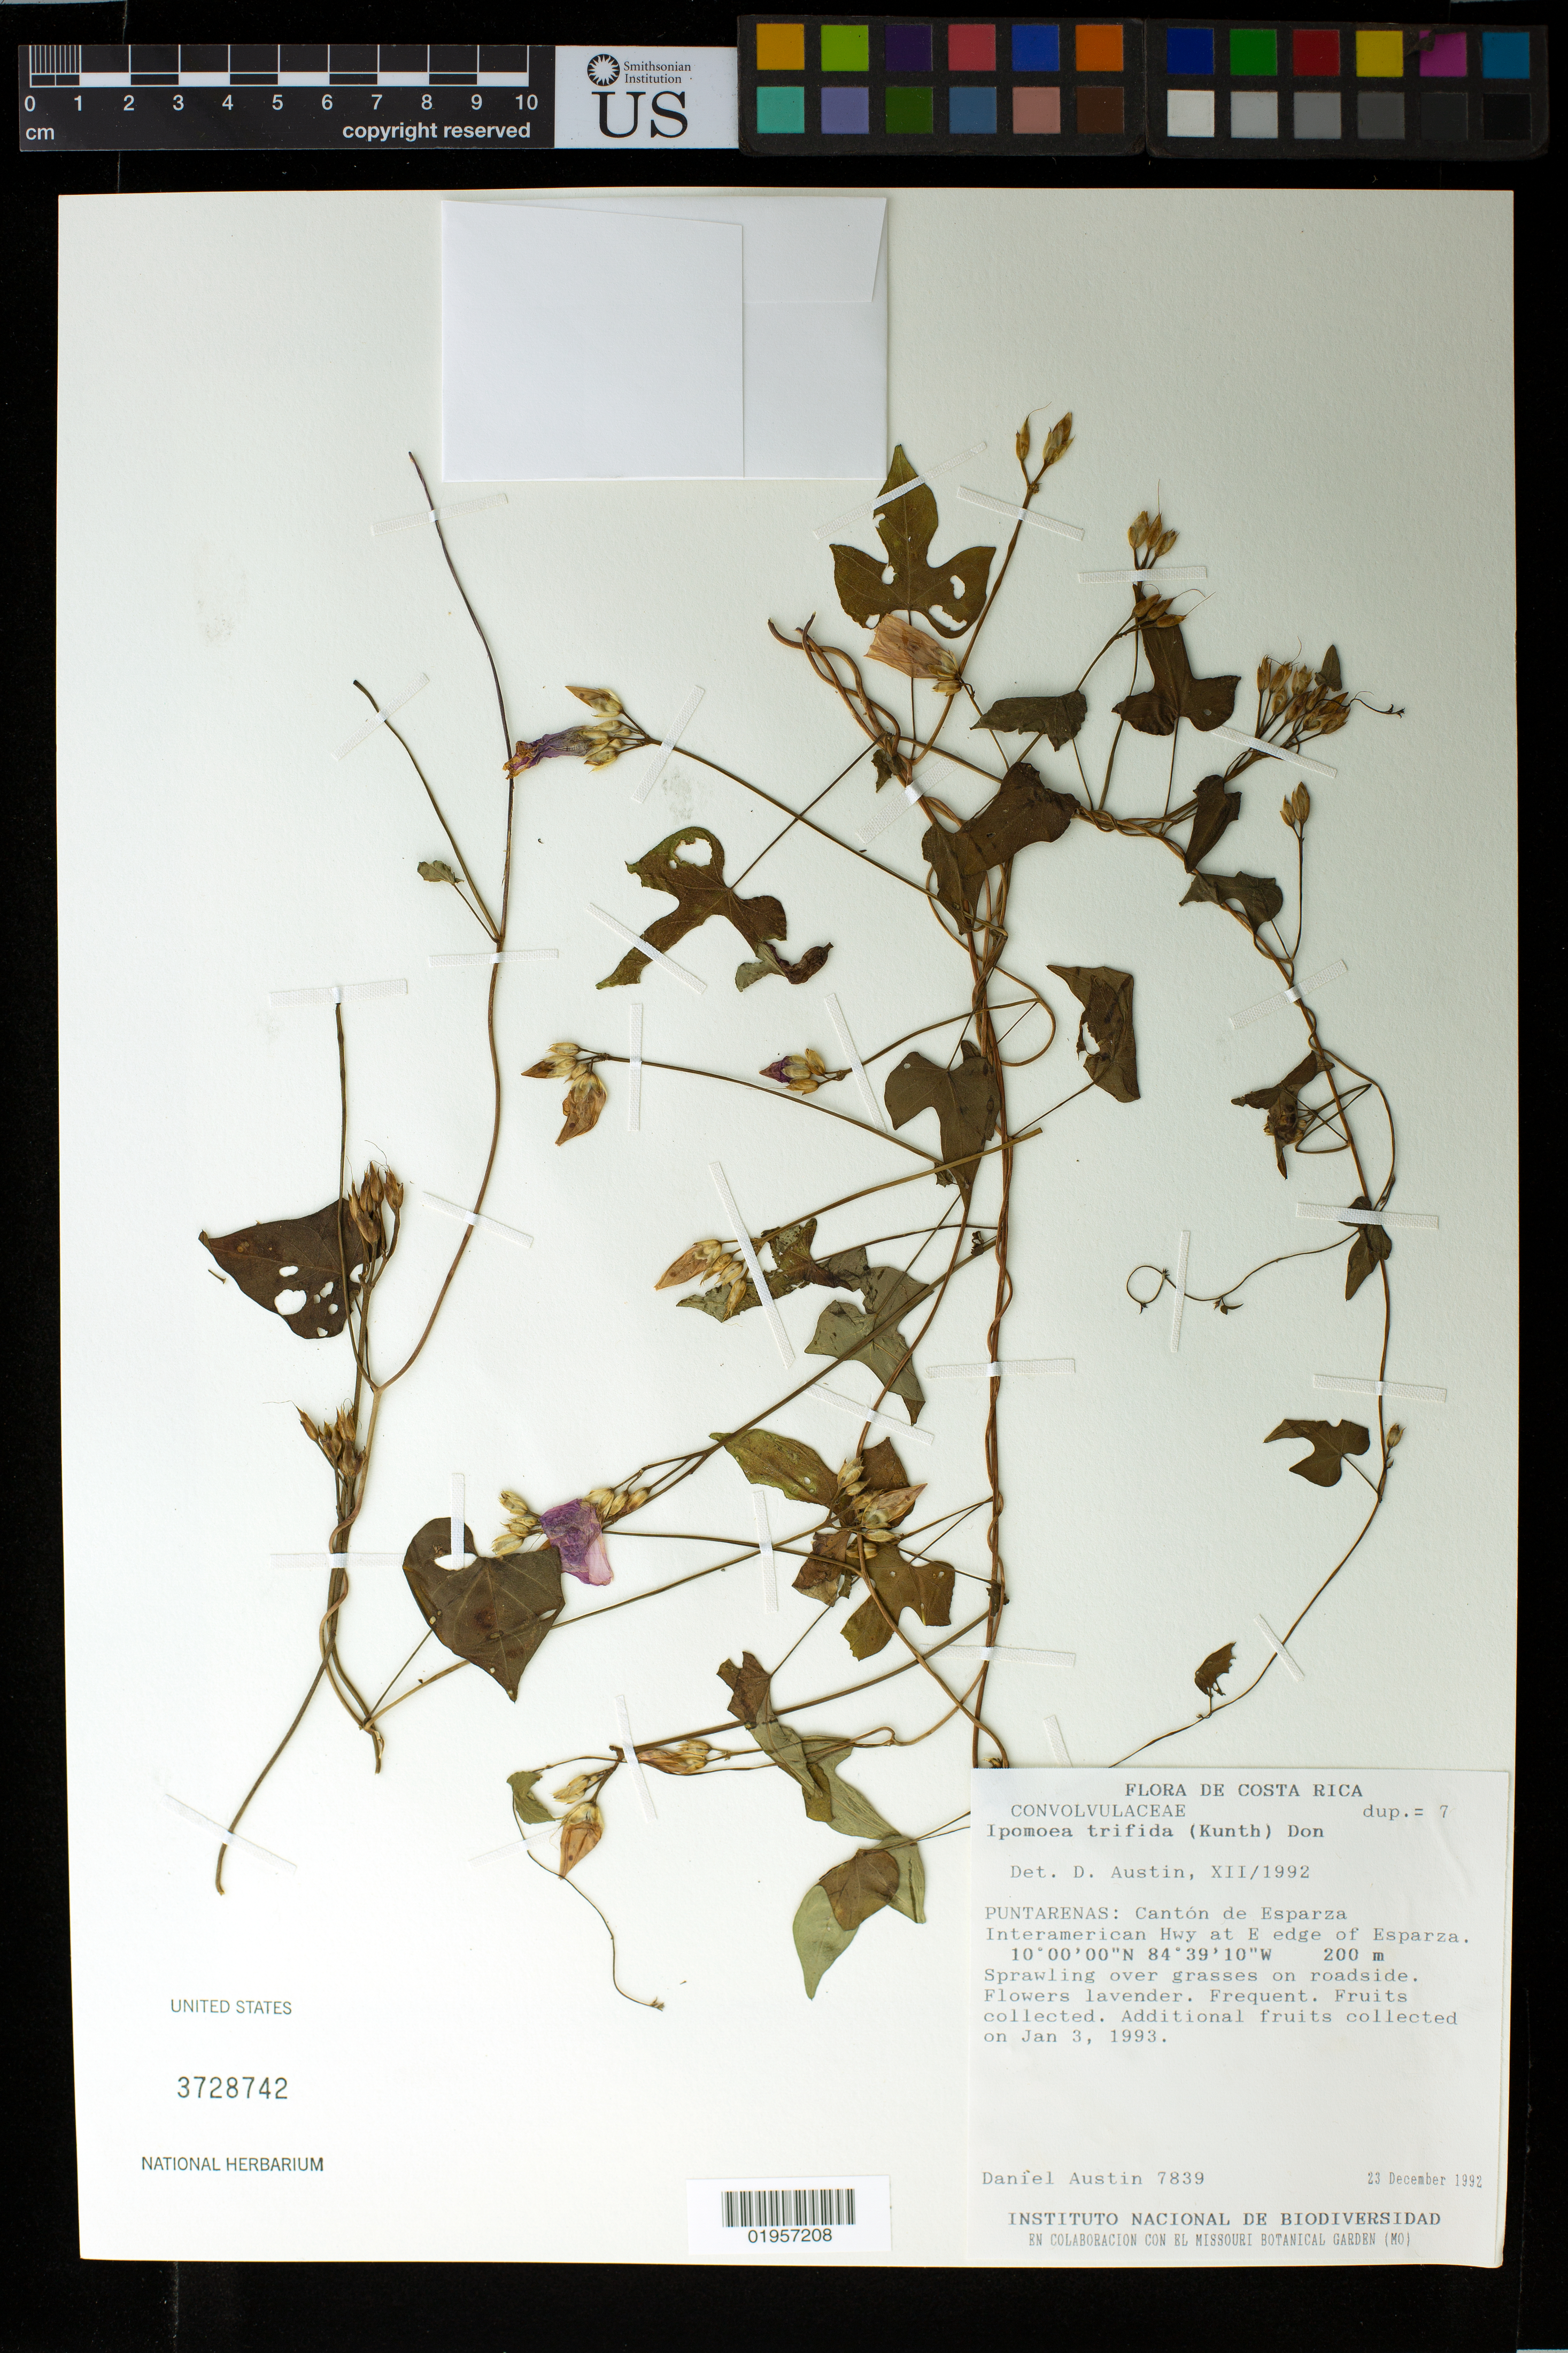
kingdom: Plantae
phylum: Tracheophyta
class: Magnoliopsida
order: Solanales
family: Convolvulaceae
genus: Ipomoea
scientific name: Ipomoea trifida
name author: (Kunth) G. Don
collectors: D. Austin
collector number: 7839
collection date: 1992-12-23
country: Costa Rica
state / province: Puntarenas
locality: Canton de Esparza, Interamerican Hwy a E edge of Esparza.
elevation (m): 200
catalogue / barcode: US 3728742